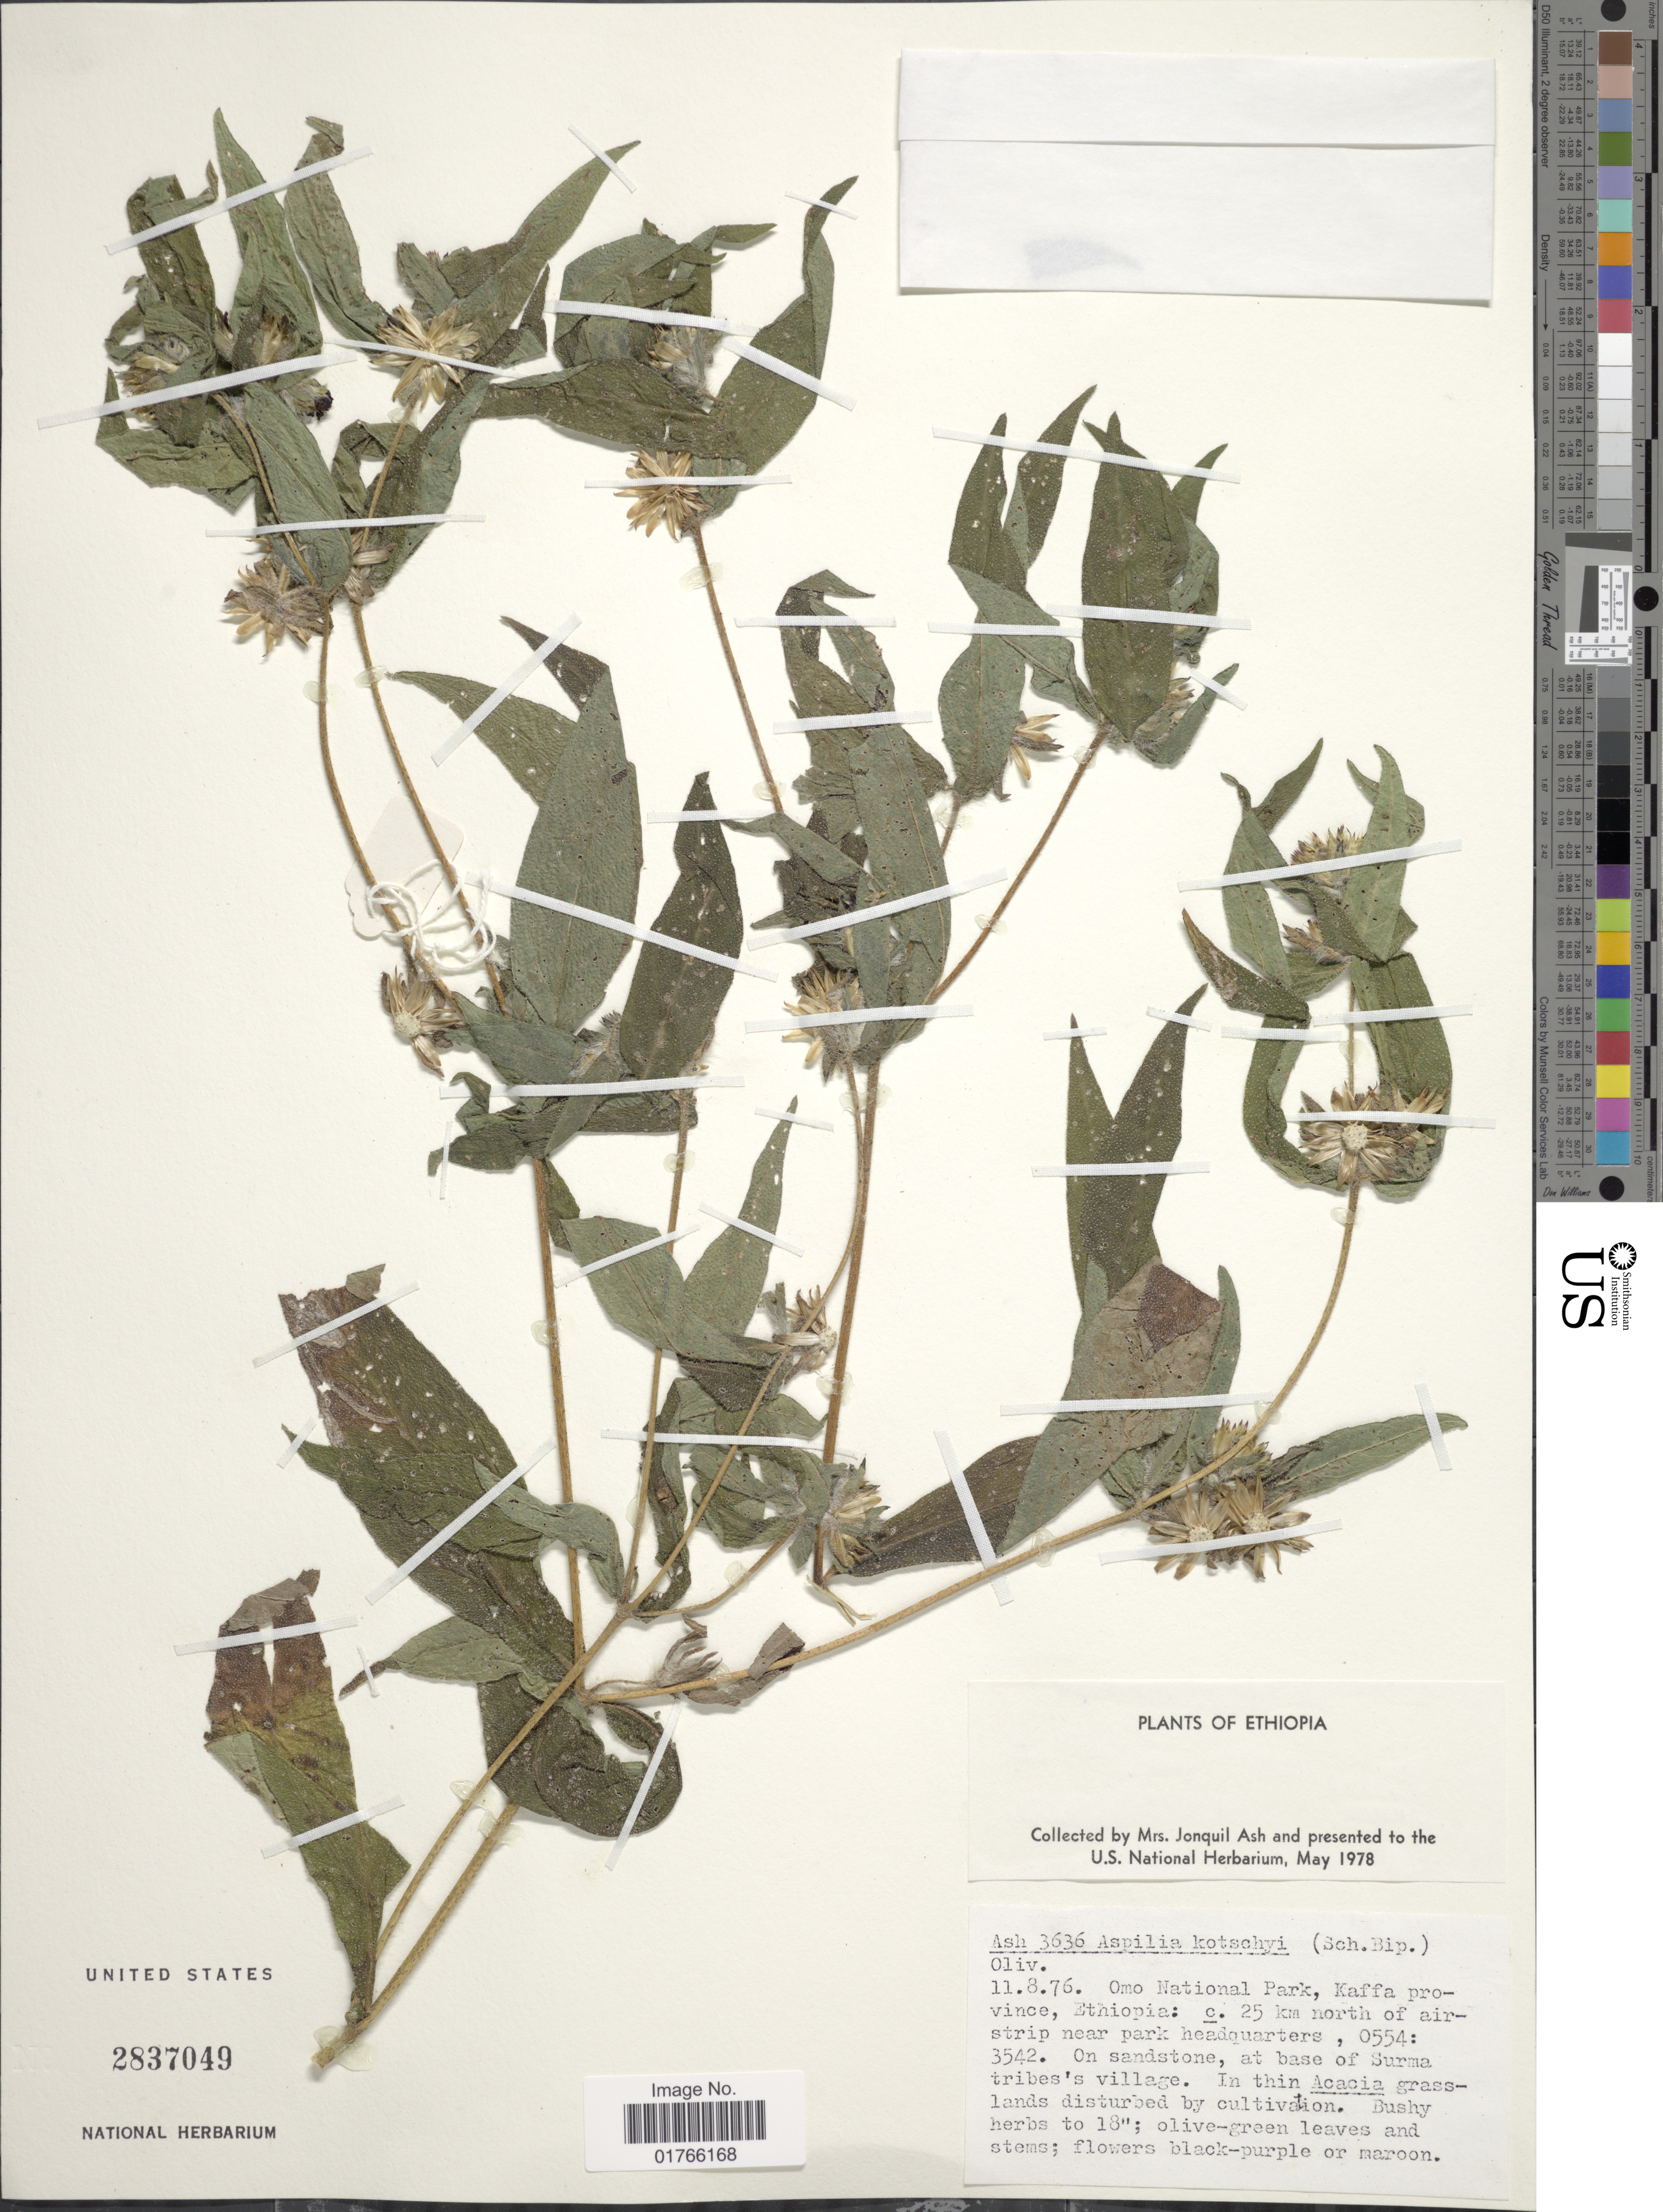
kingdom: Plantae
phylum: Tracheophyta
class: Magnoliopsida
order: Asterales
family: Asteraceae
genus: Aspilia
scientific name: Aspilia kotschyi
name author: (Sch. Bip.) Oliv.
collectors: J. Ash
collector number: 3636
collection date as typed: Transcribed d/m/y: 11/8/76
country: Ethiopia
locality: Omo national Park, Kaffa province, c. 25 km north of airstrip near park headquarters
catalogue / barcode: US 2837049